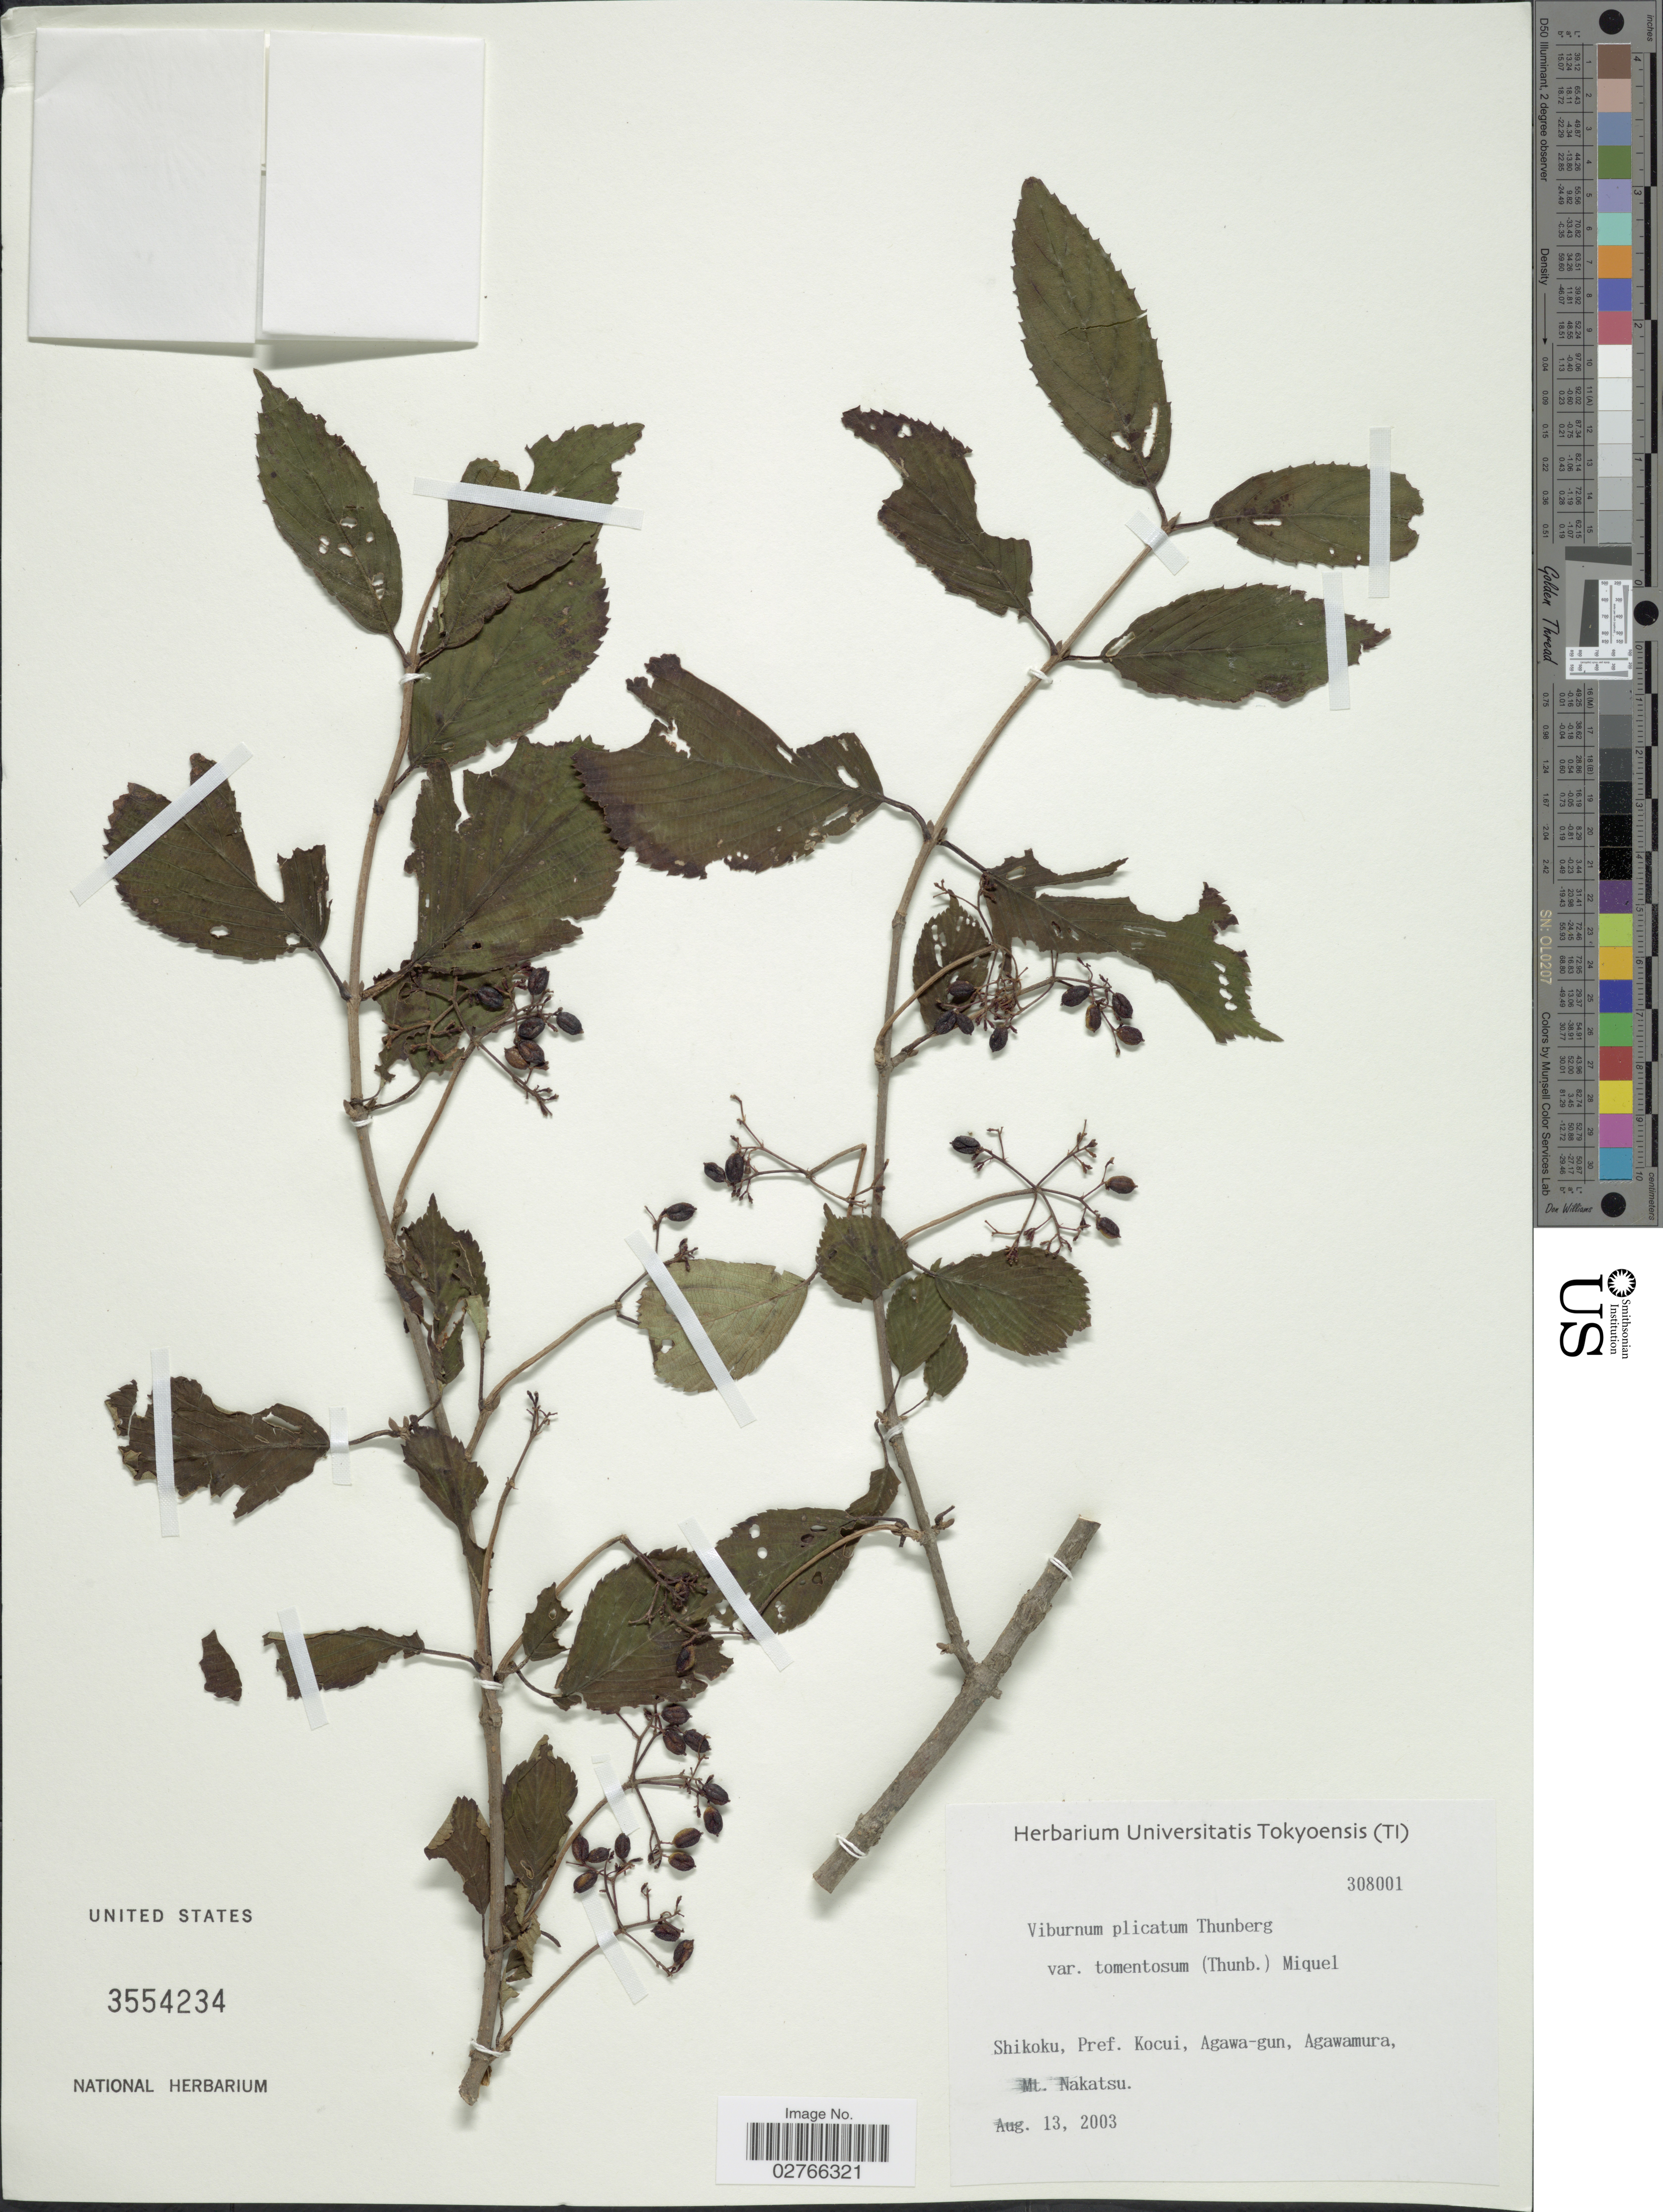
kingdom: Plantae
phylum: Tracheophyta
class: Magnoliopsida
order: Dipsacales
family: Viburnaceae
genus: Viburnum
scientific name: Viburnum plicatum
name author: Thunb.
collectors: Ex herb. Universitatis Tokyoensis (TI)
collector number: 308001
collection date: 2003-08-13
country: Japan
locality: Shikoku, Pref. Kocui, Agawa-gun, Agawamura, Mt. Nakatsu.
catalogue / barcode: US 3554234